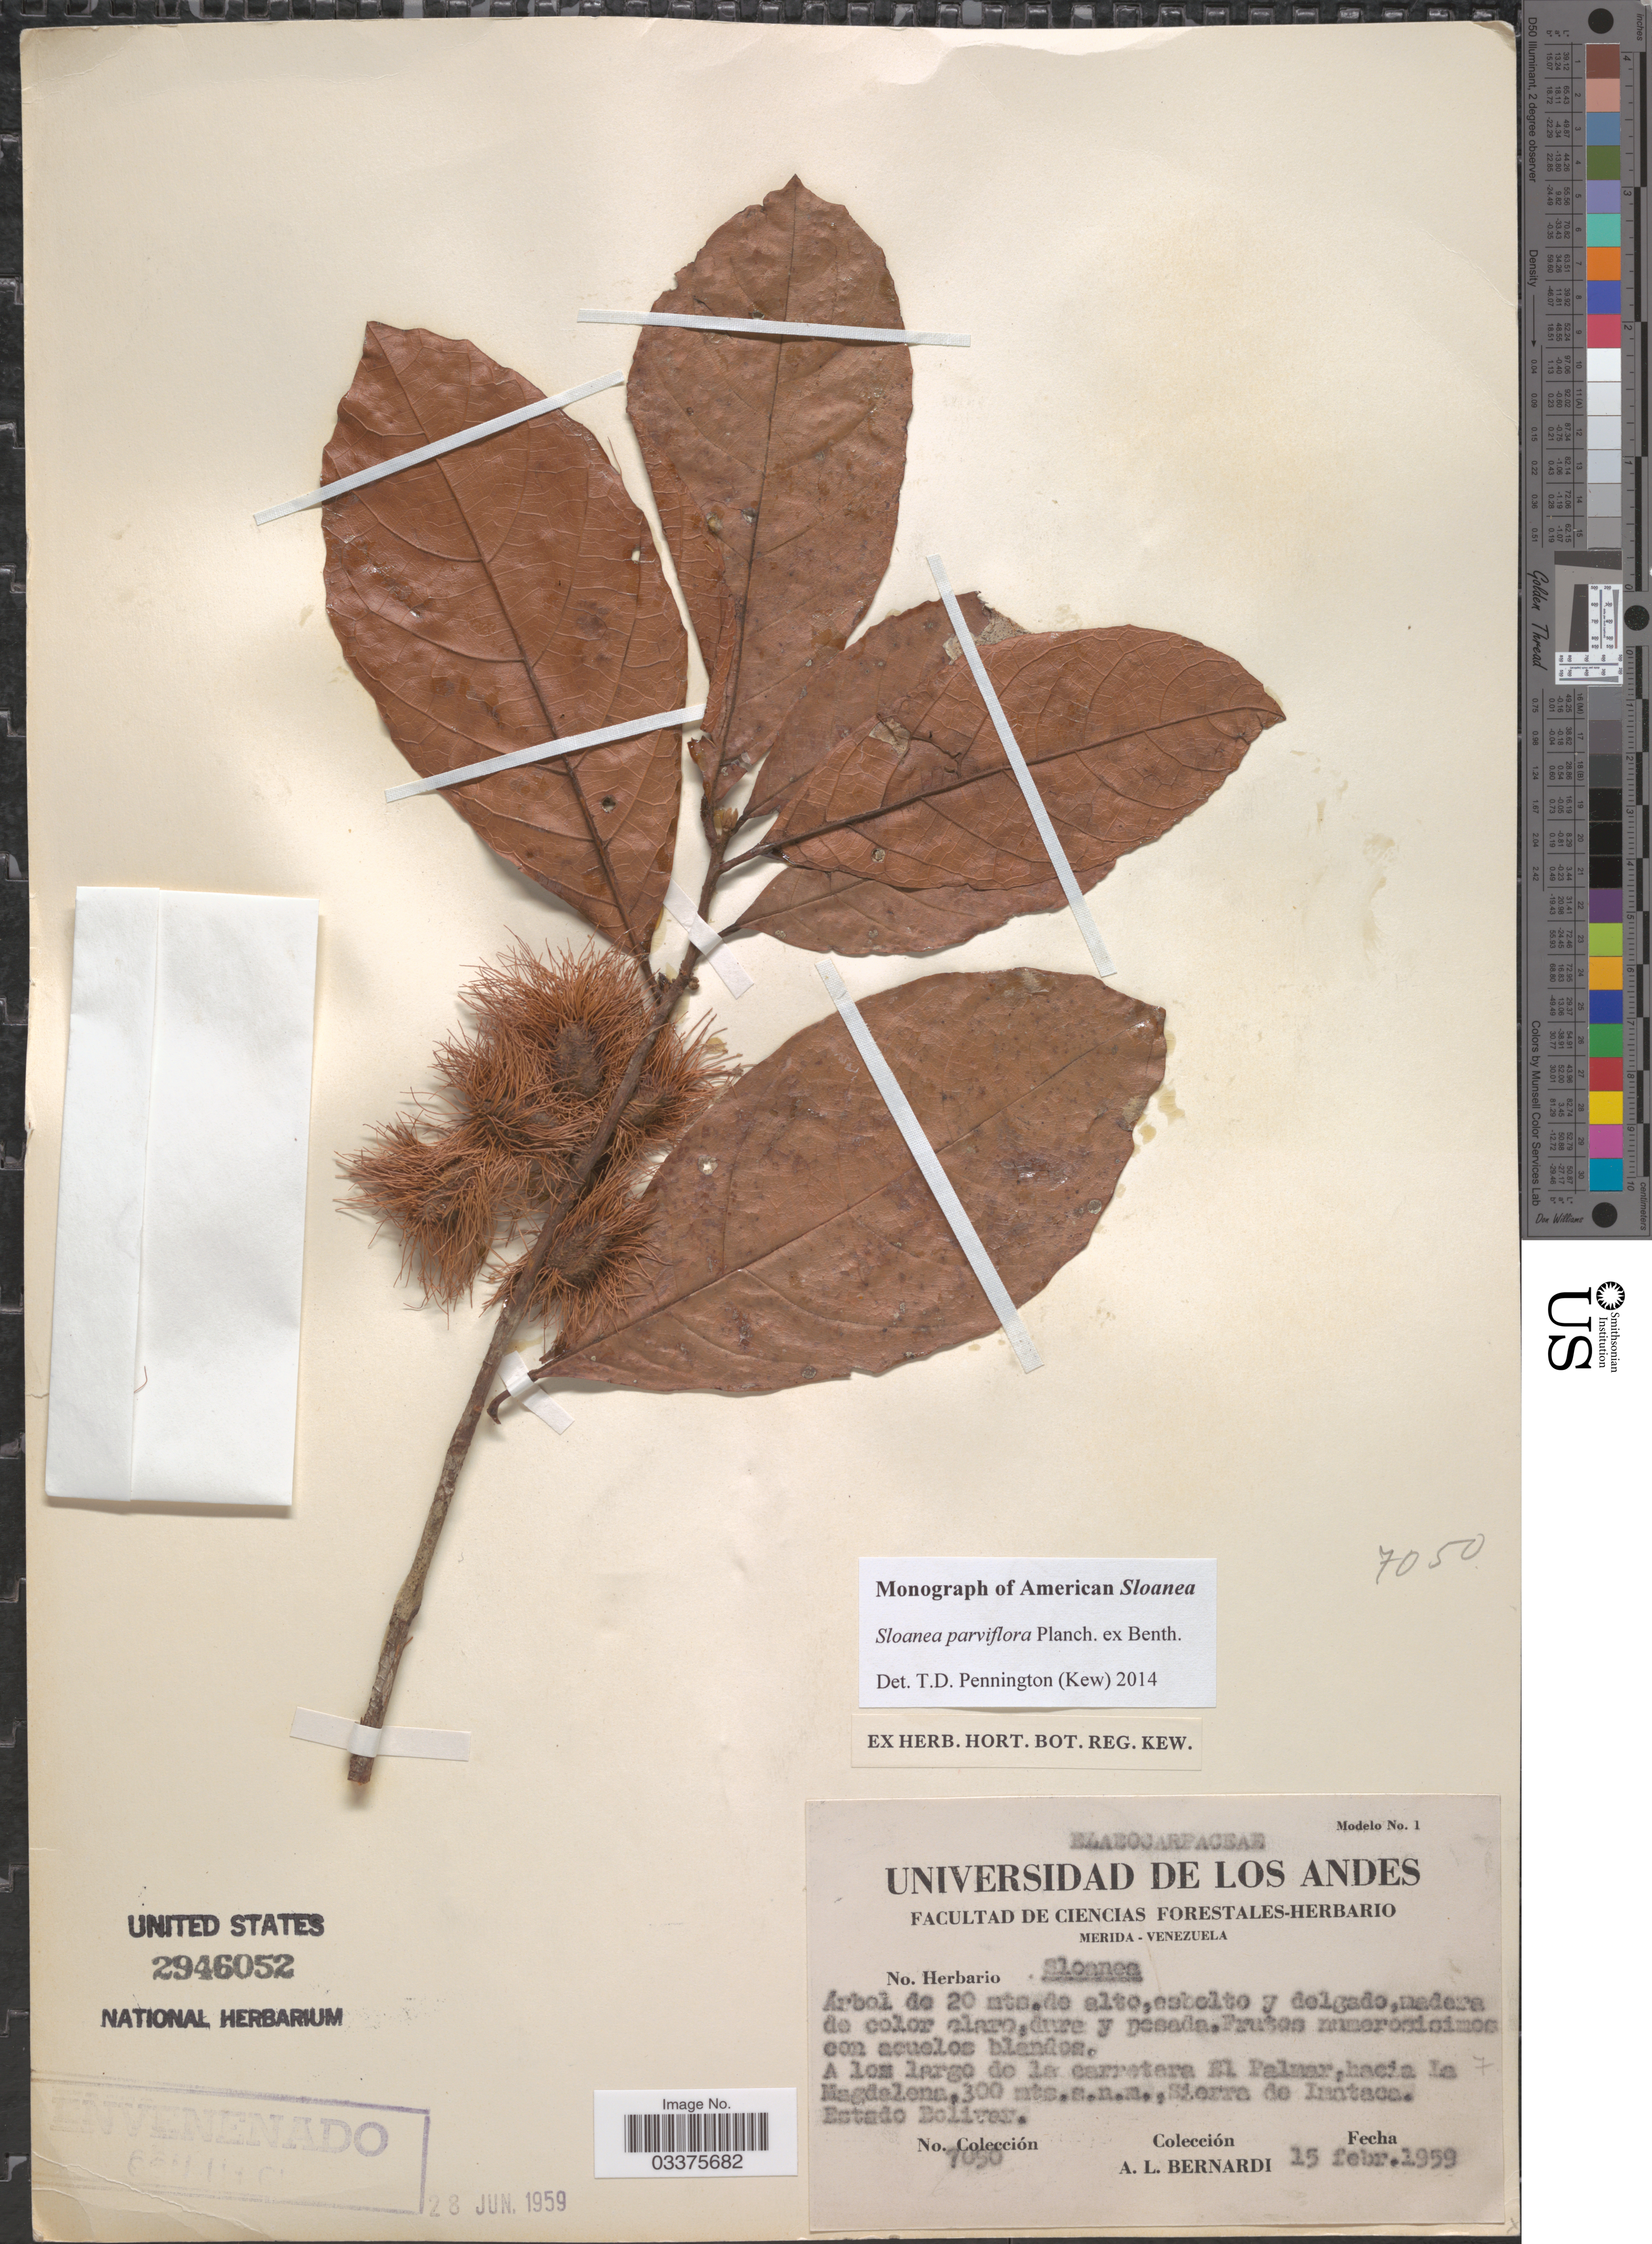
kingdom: Plantae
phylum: Tracheophyta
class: Magnoliopsida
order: Oxalidales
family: Elaeocarpaceae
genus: Sloanea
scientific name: Sloanea parviflora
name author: Planch. ex Benth.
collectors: A. L. Bernardi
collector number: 7050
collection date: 1959-02-15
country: Venezuela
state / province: Bolivar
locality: A los largo de la carretera El Palmar, hacia la Magdalena, Sierra de Imataca.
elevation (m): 300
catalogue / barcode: US 2946052